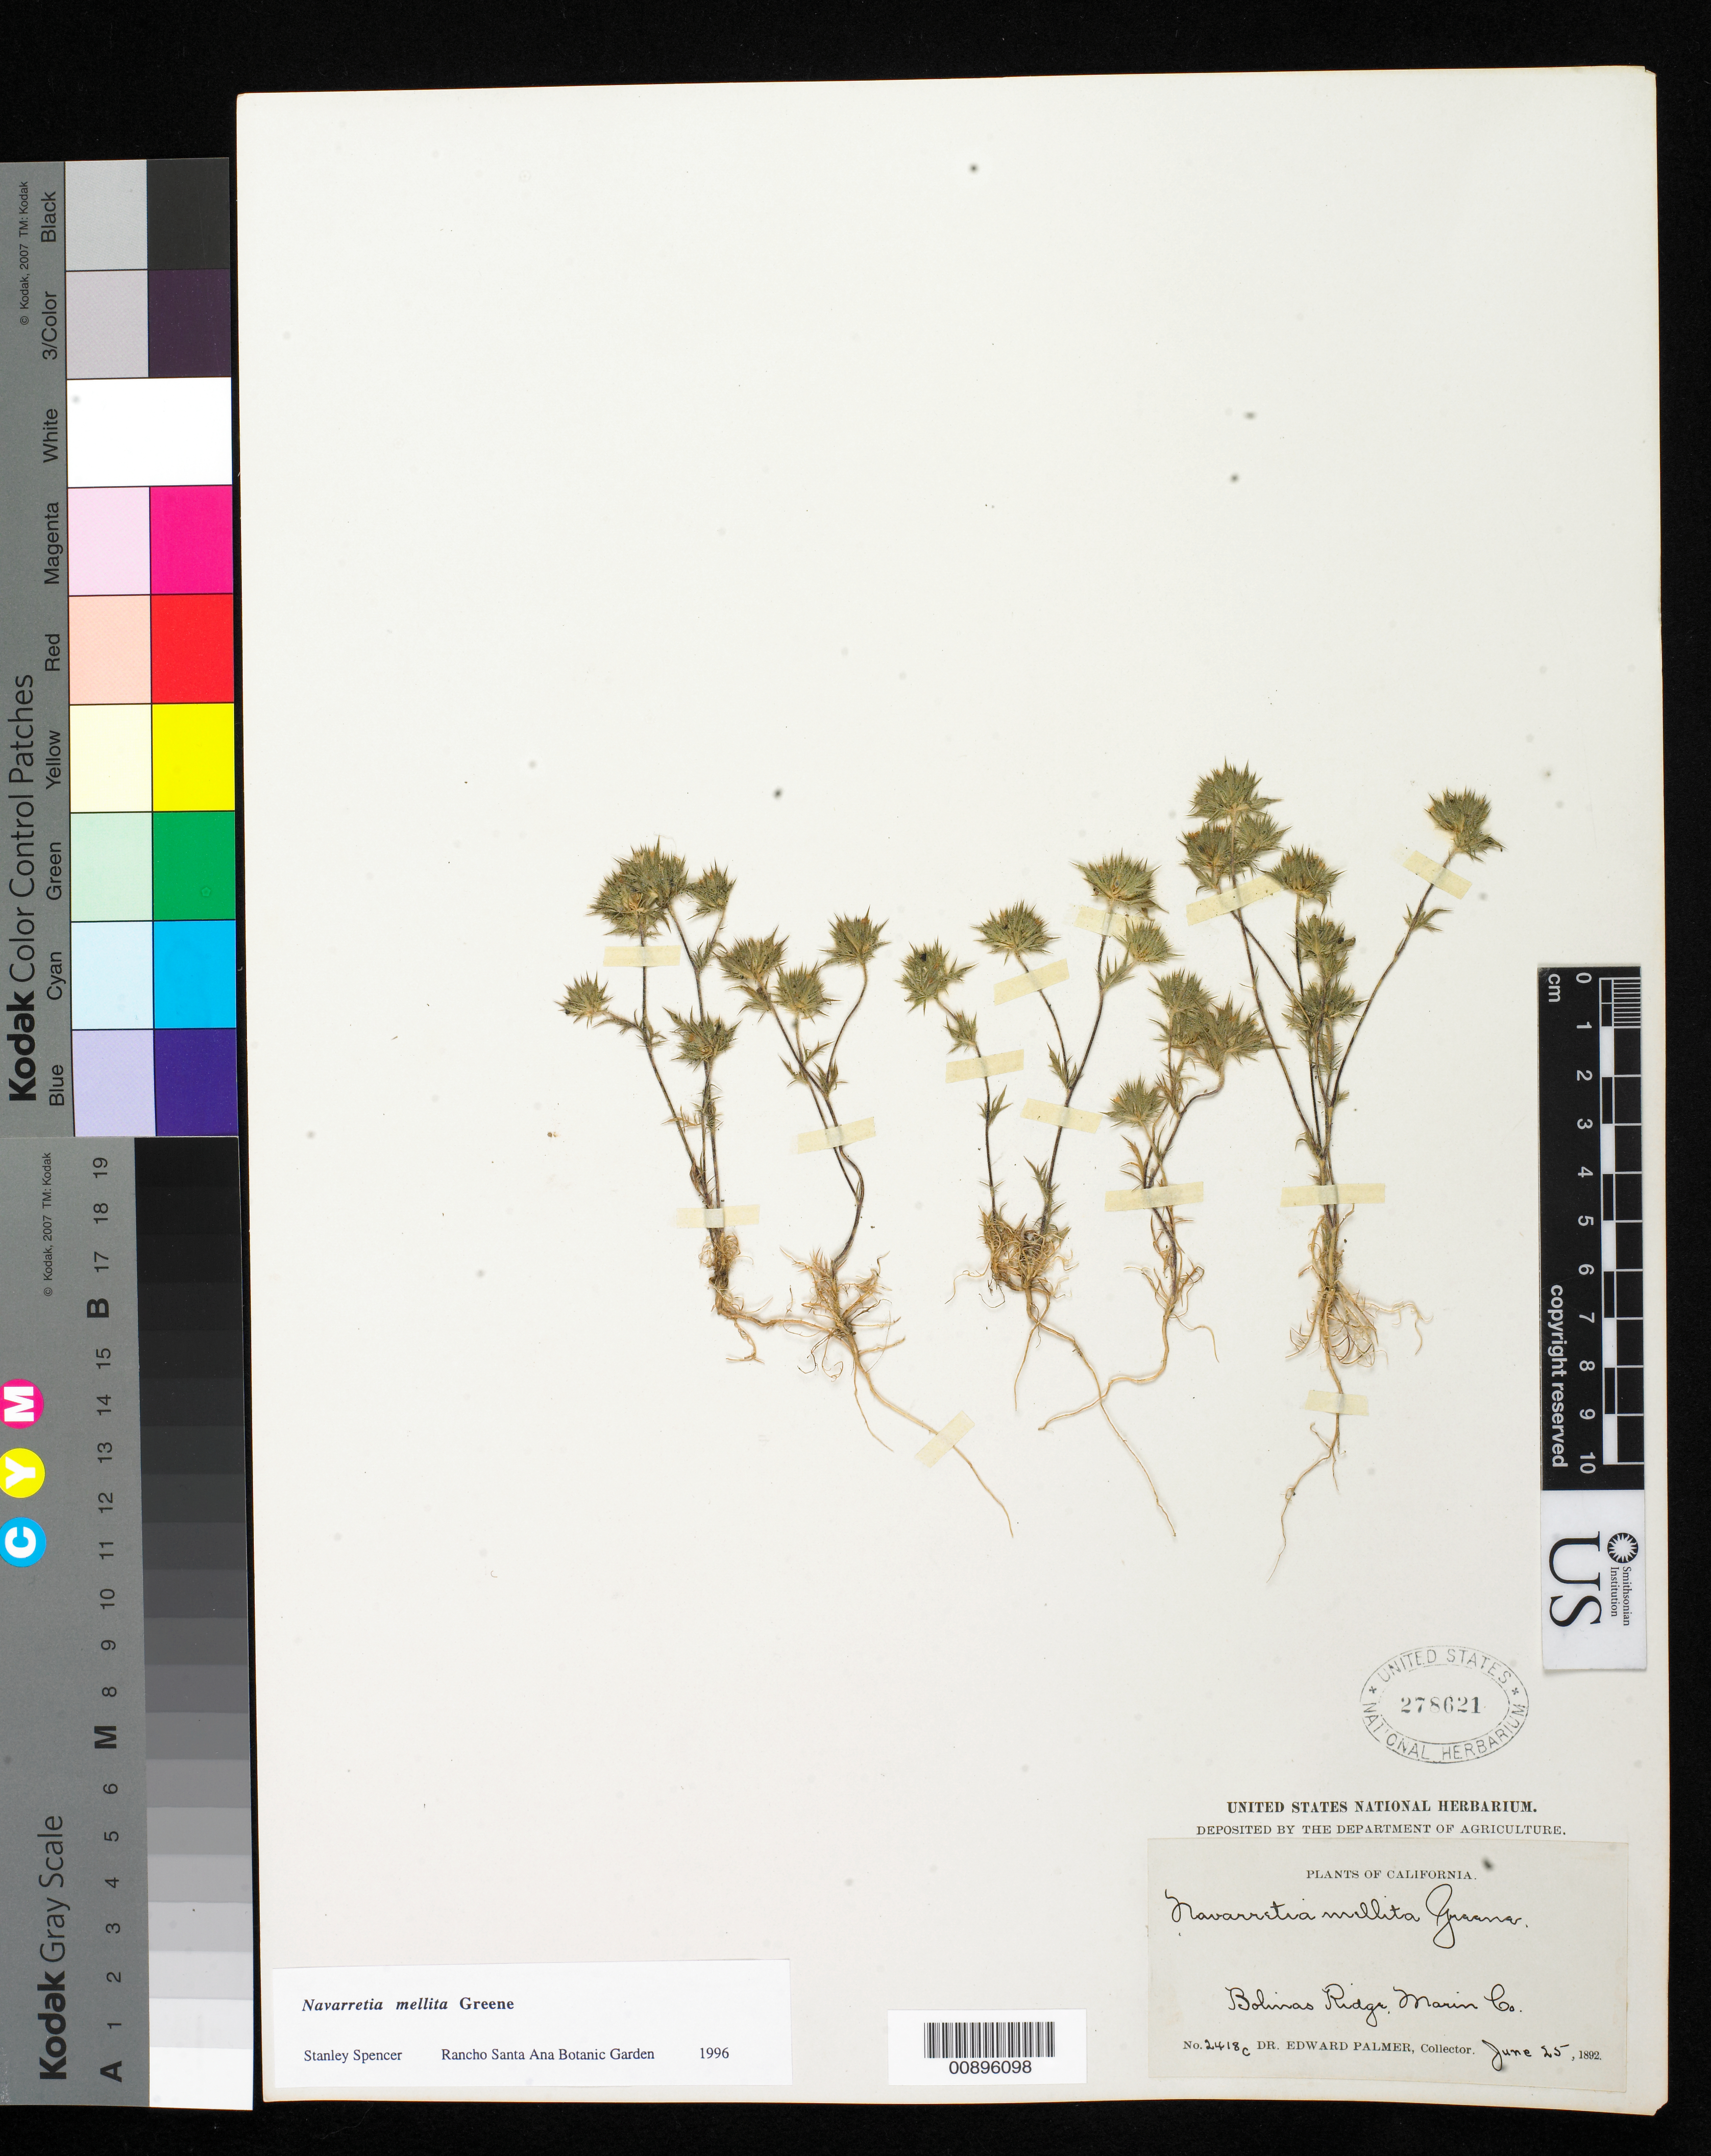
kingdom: Plantae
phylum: Tracheophyta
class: Magnoliopsida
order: Ericales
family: Polemoniaceae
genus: Navarretia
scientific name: Navarretia mellita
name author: Greene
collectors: E. Palmer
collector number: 2418 c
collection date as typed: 25 Jun 1892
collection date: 1892-06-25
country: United States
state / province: California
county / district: Marin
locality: Bolinas Ridge, Marin County, California.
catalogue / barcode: US 278621